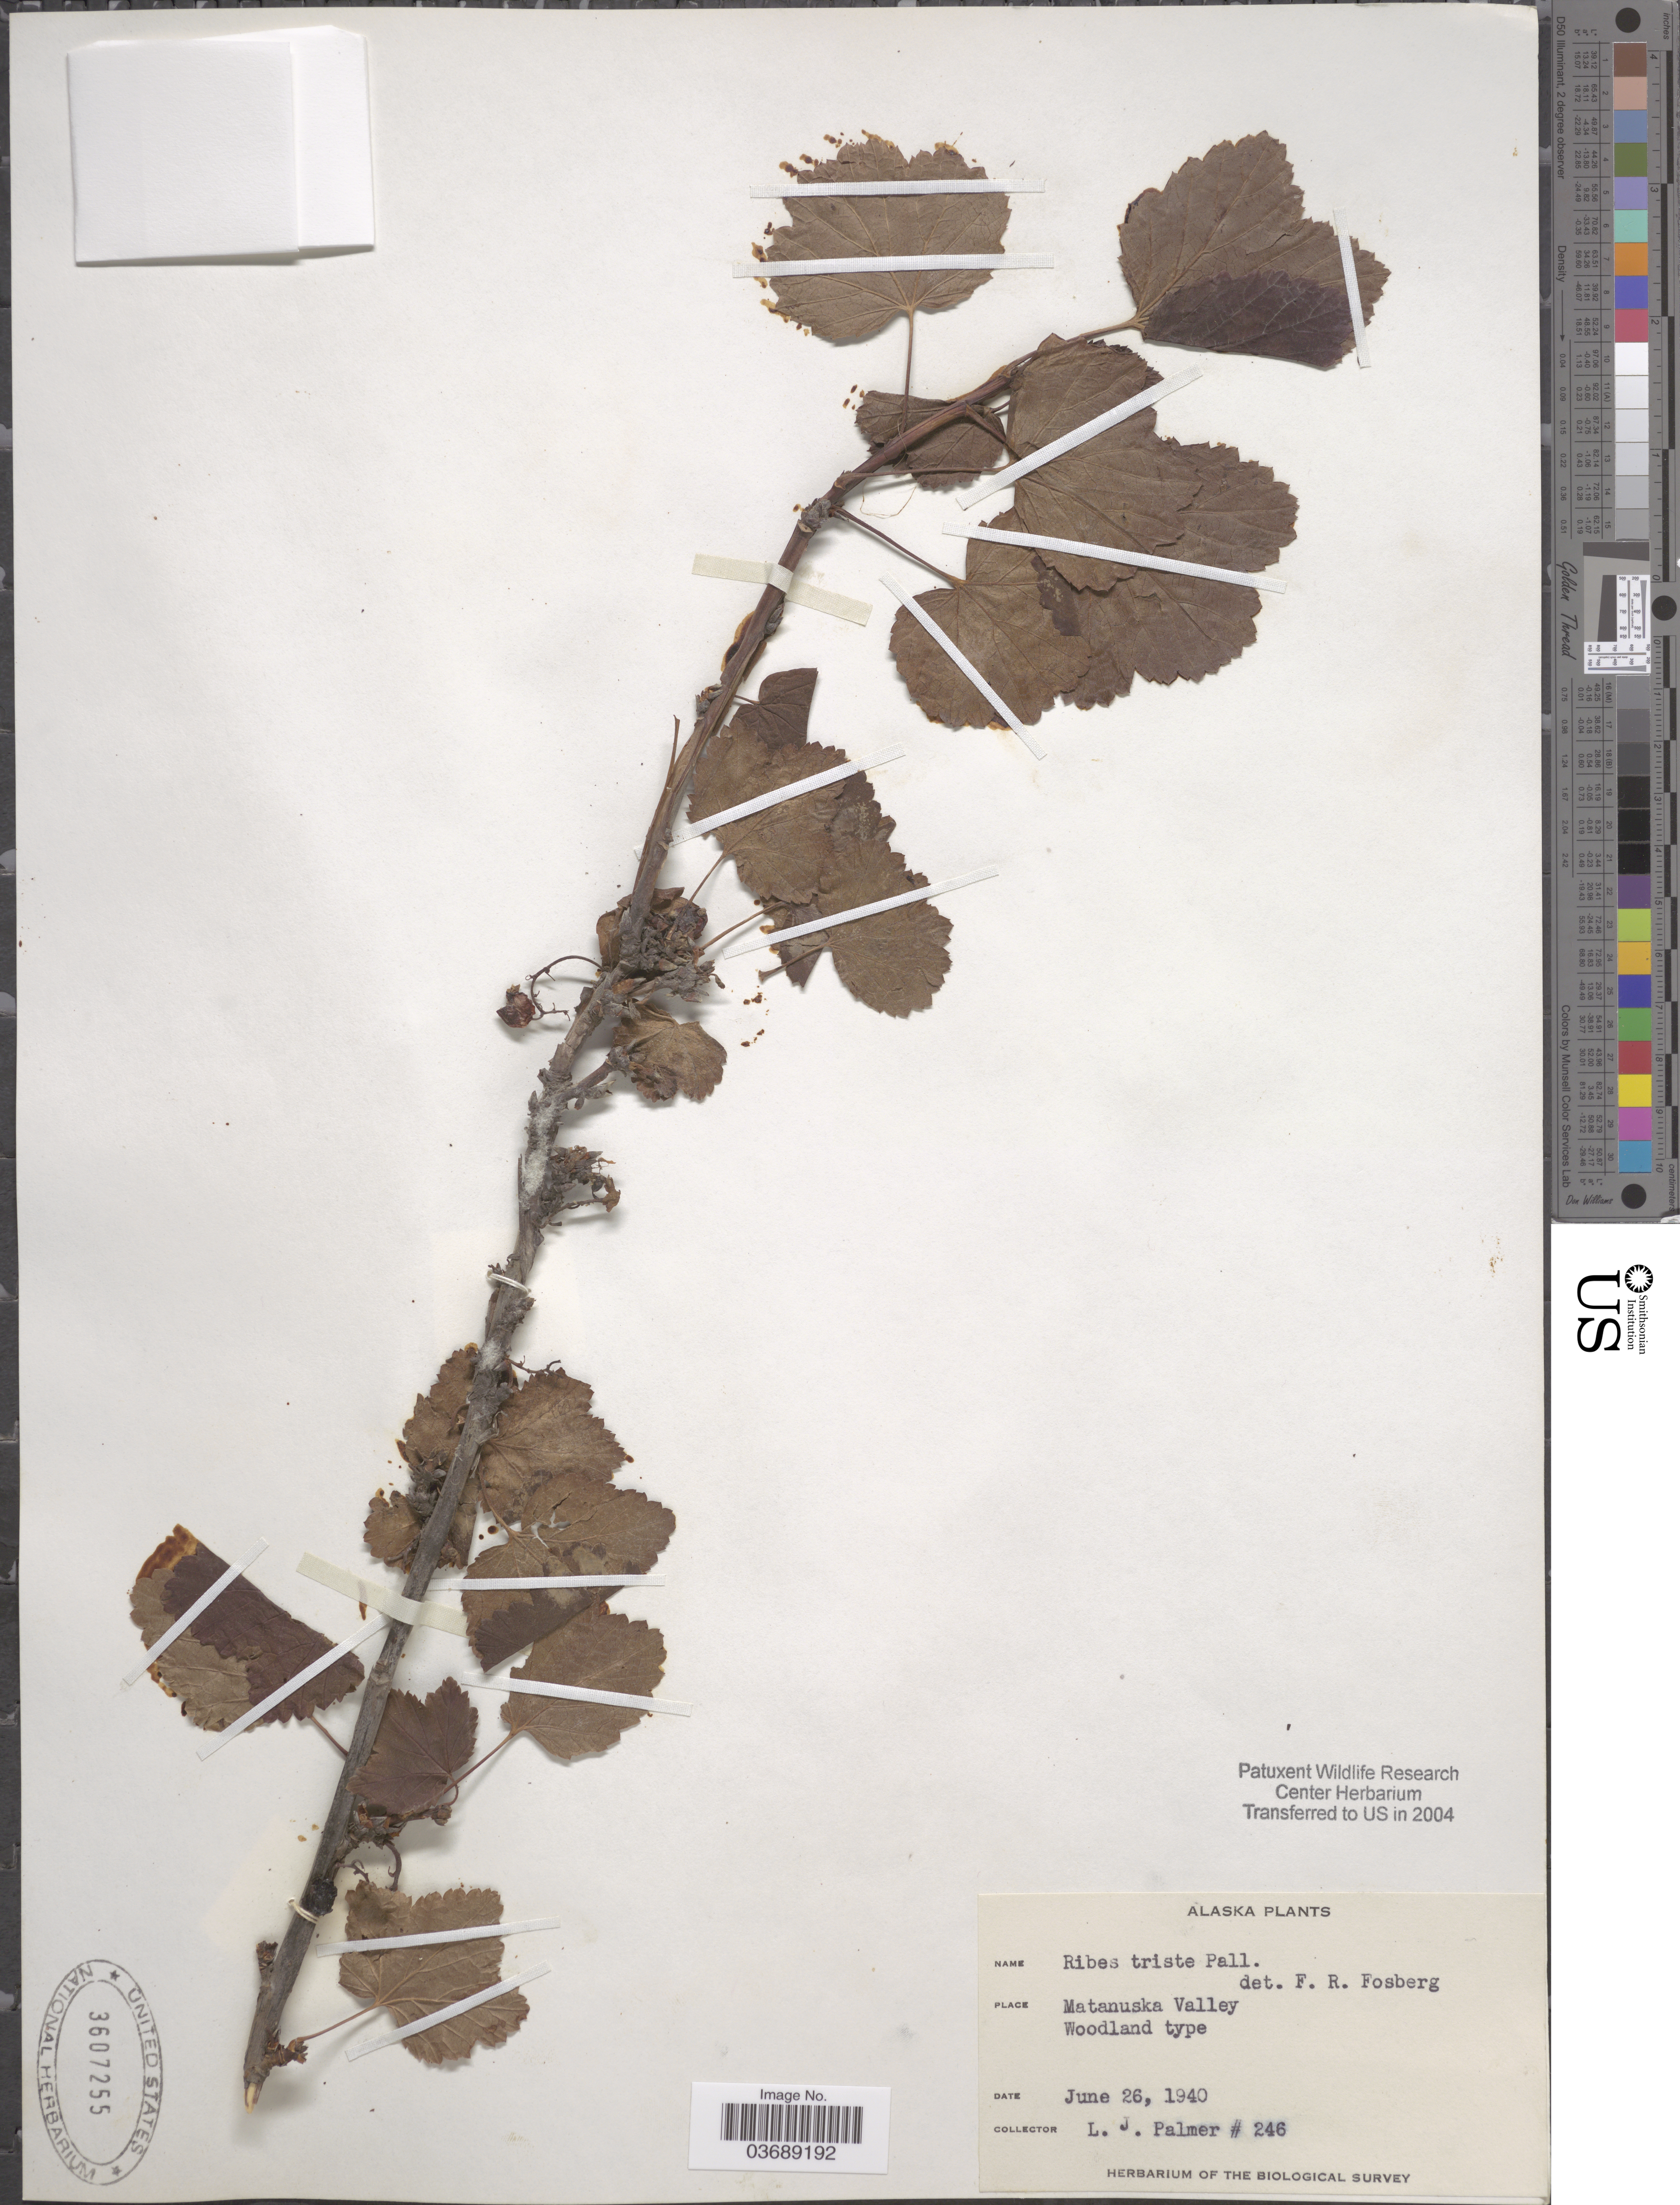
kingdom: Plantae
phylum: Tracheophyta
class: Magnoliopsida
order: Saxifragales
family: Grossulariaceae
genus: Ribes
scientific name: Ribes triste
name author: Pall.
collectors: L. J. Palmer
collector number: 246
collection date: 1940-06-26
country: United States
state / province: Alaska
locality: Matanuska Valley.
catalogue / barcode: US 3607255